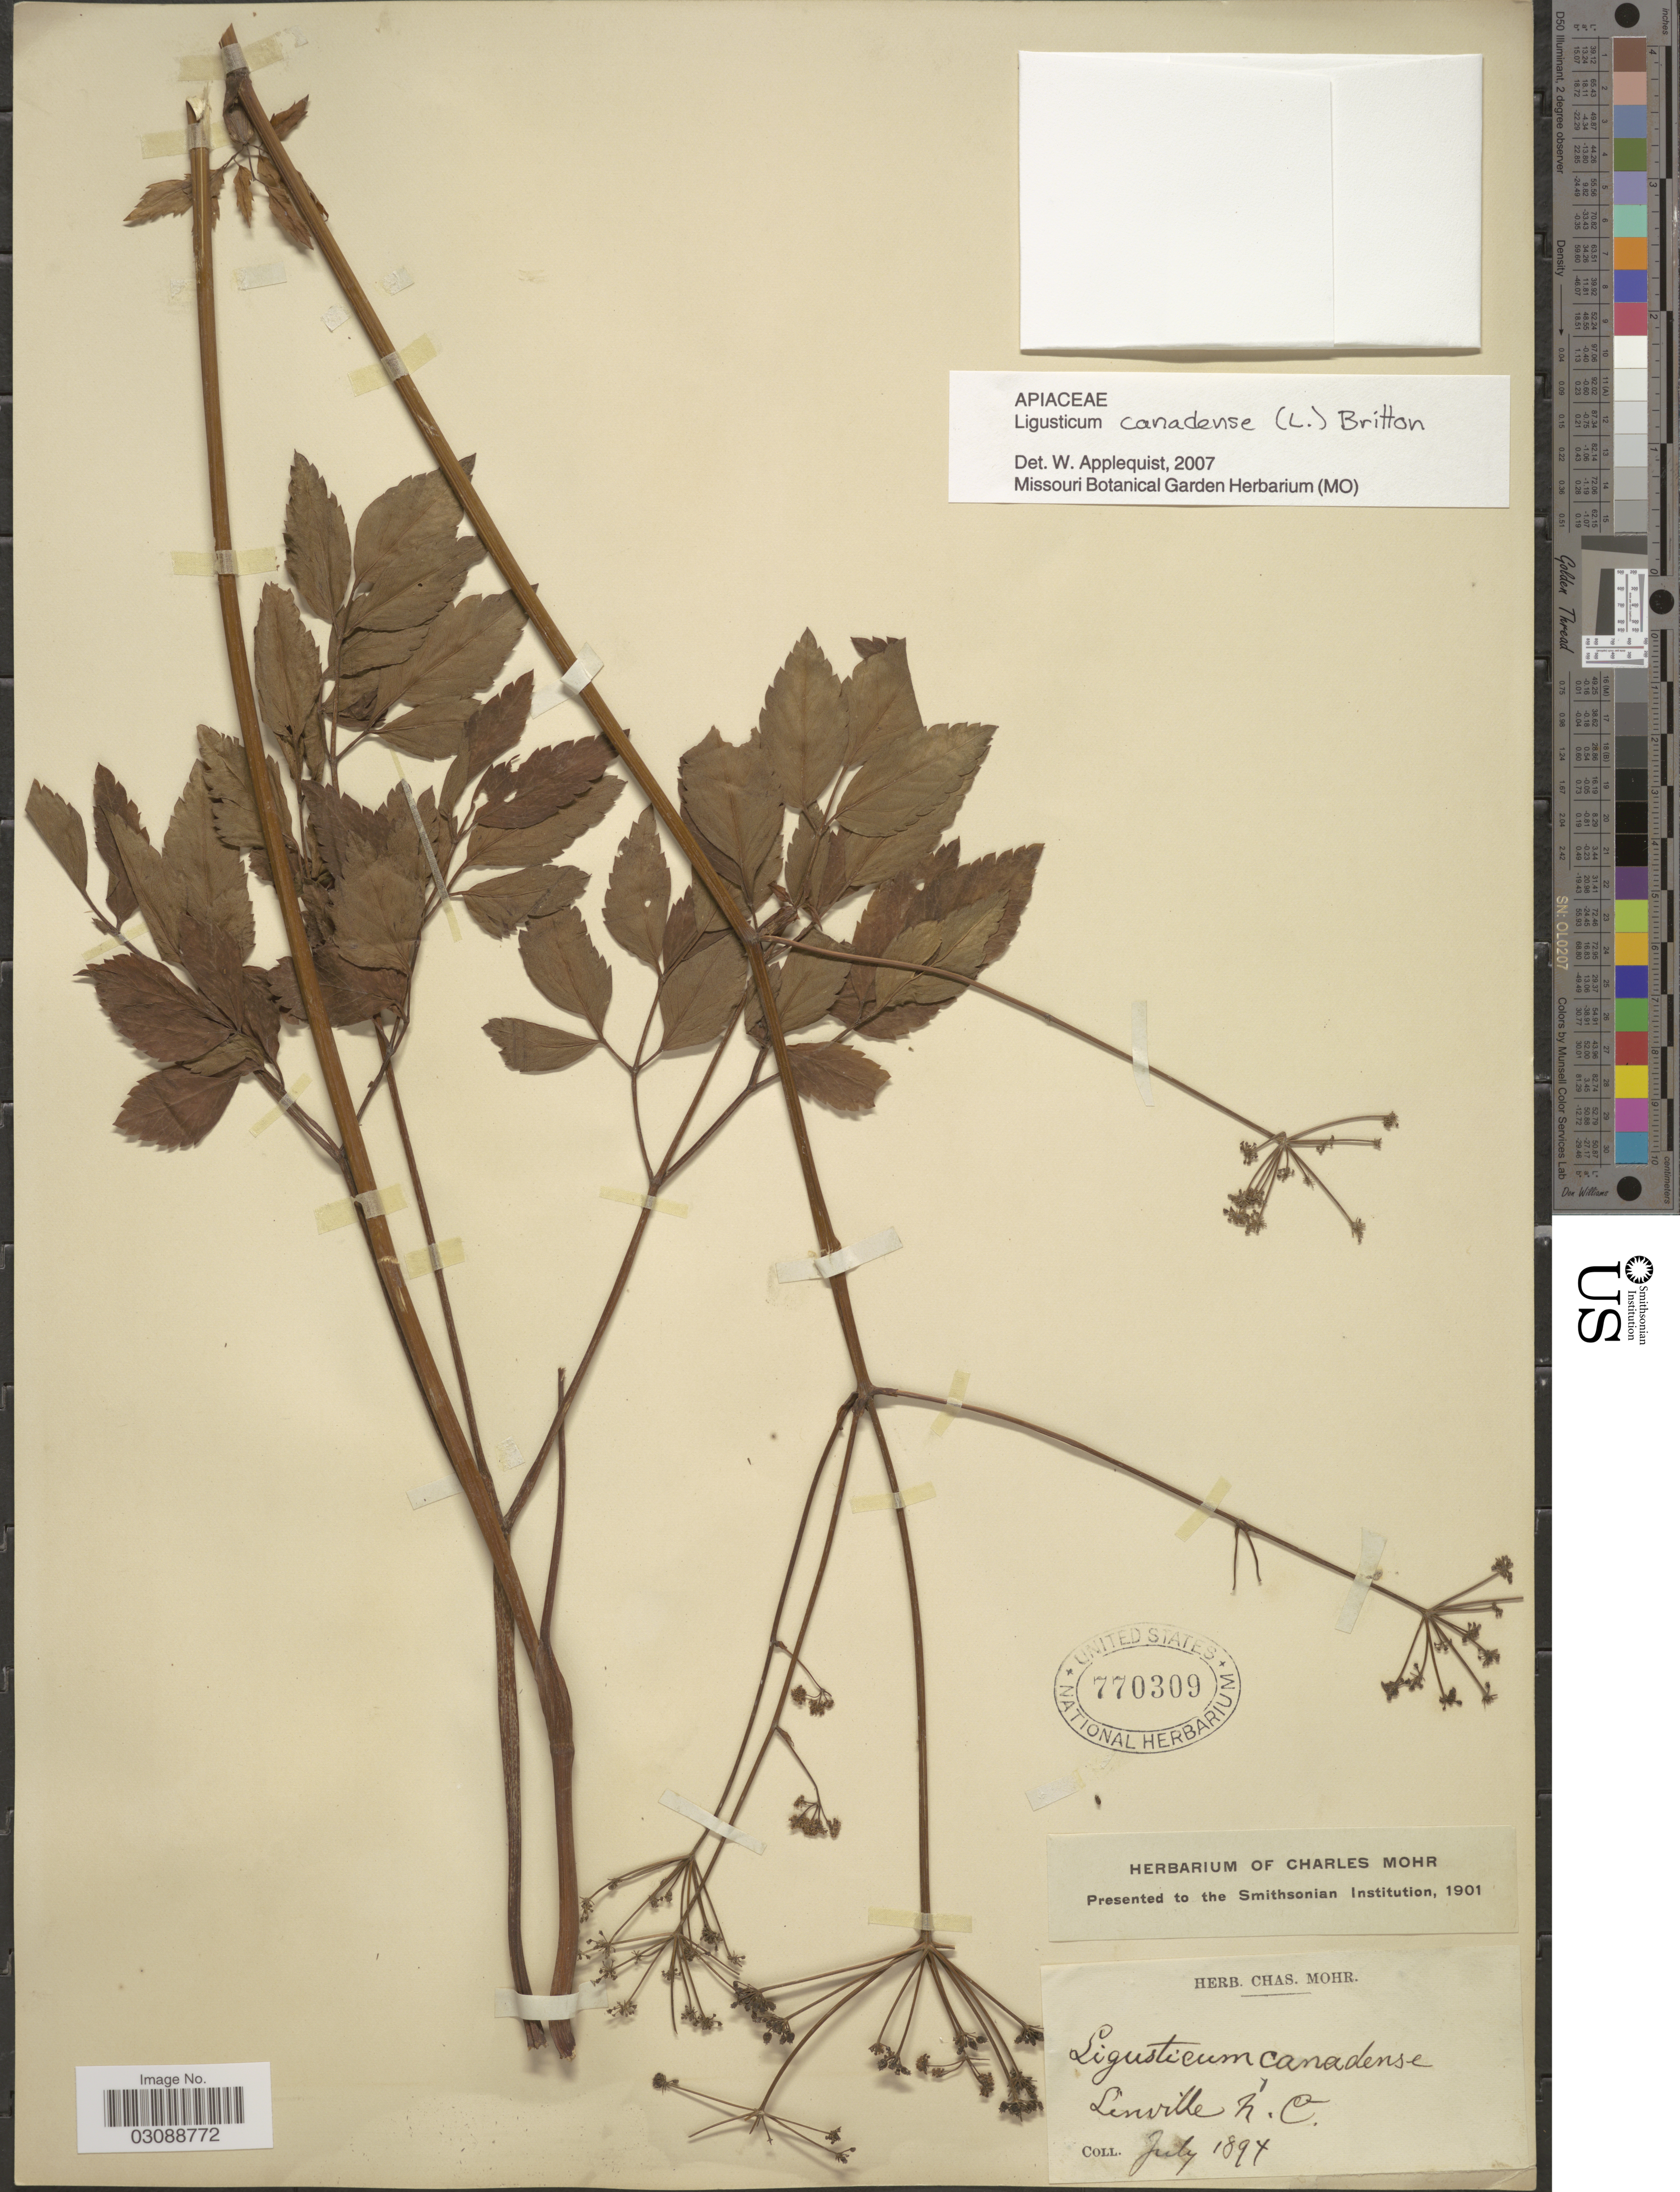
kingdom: Plantae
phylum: Tracheophyta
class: Magnoliopsida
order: Apiales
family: Apiaceae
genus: Ligusticum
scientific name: Ligusticum canadense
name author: (L.) Britton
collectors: ex herb. Charles Mohr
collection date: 1894-07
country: United States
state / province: North Carolina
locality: Linville.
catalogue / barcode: US 770309